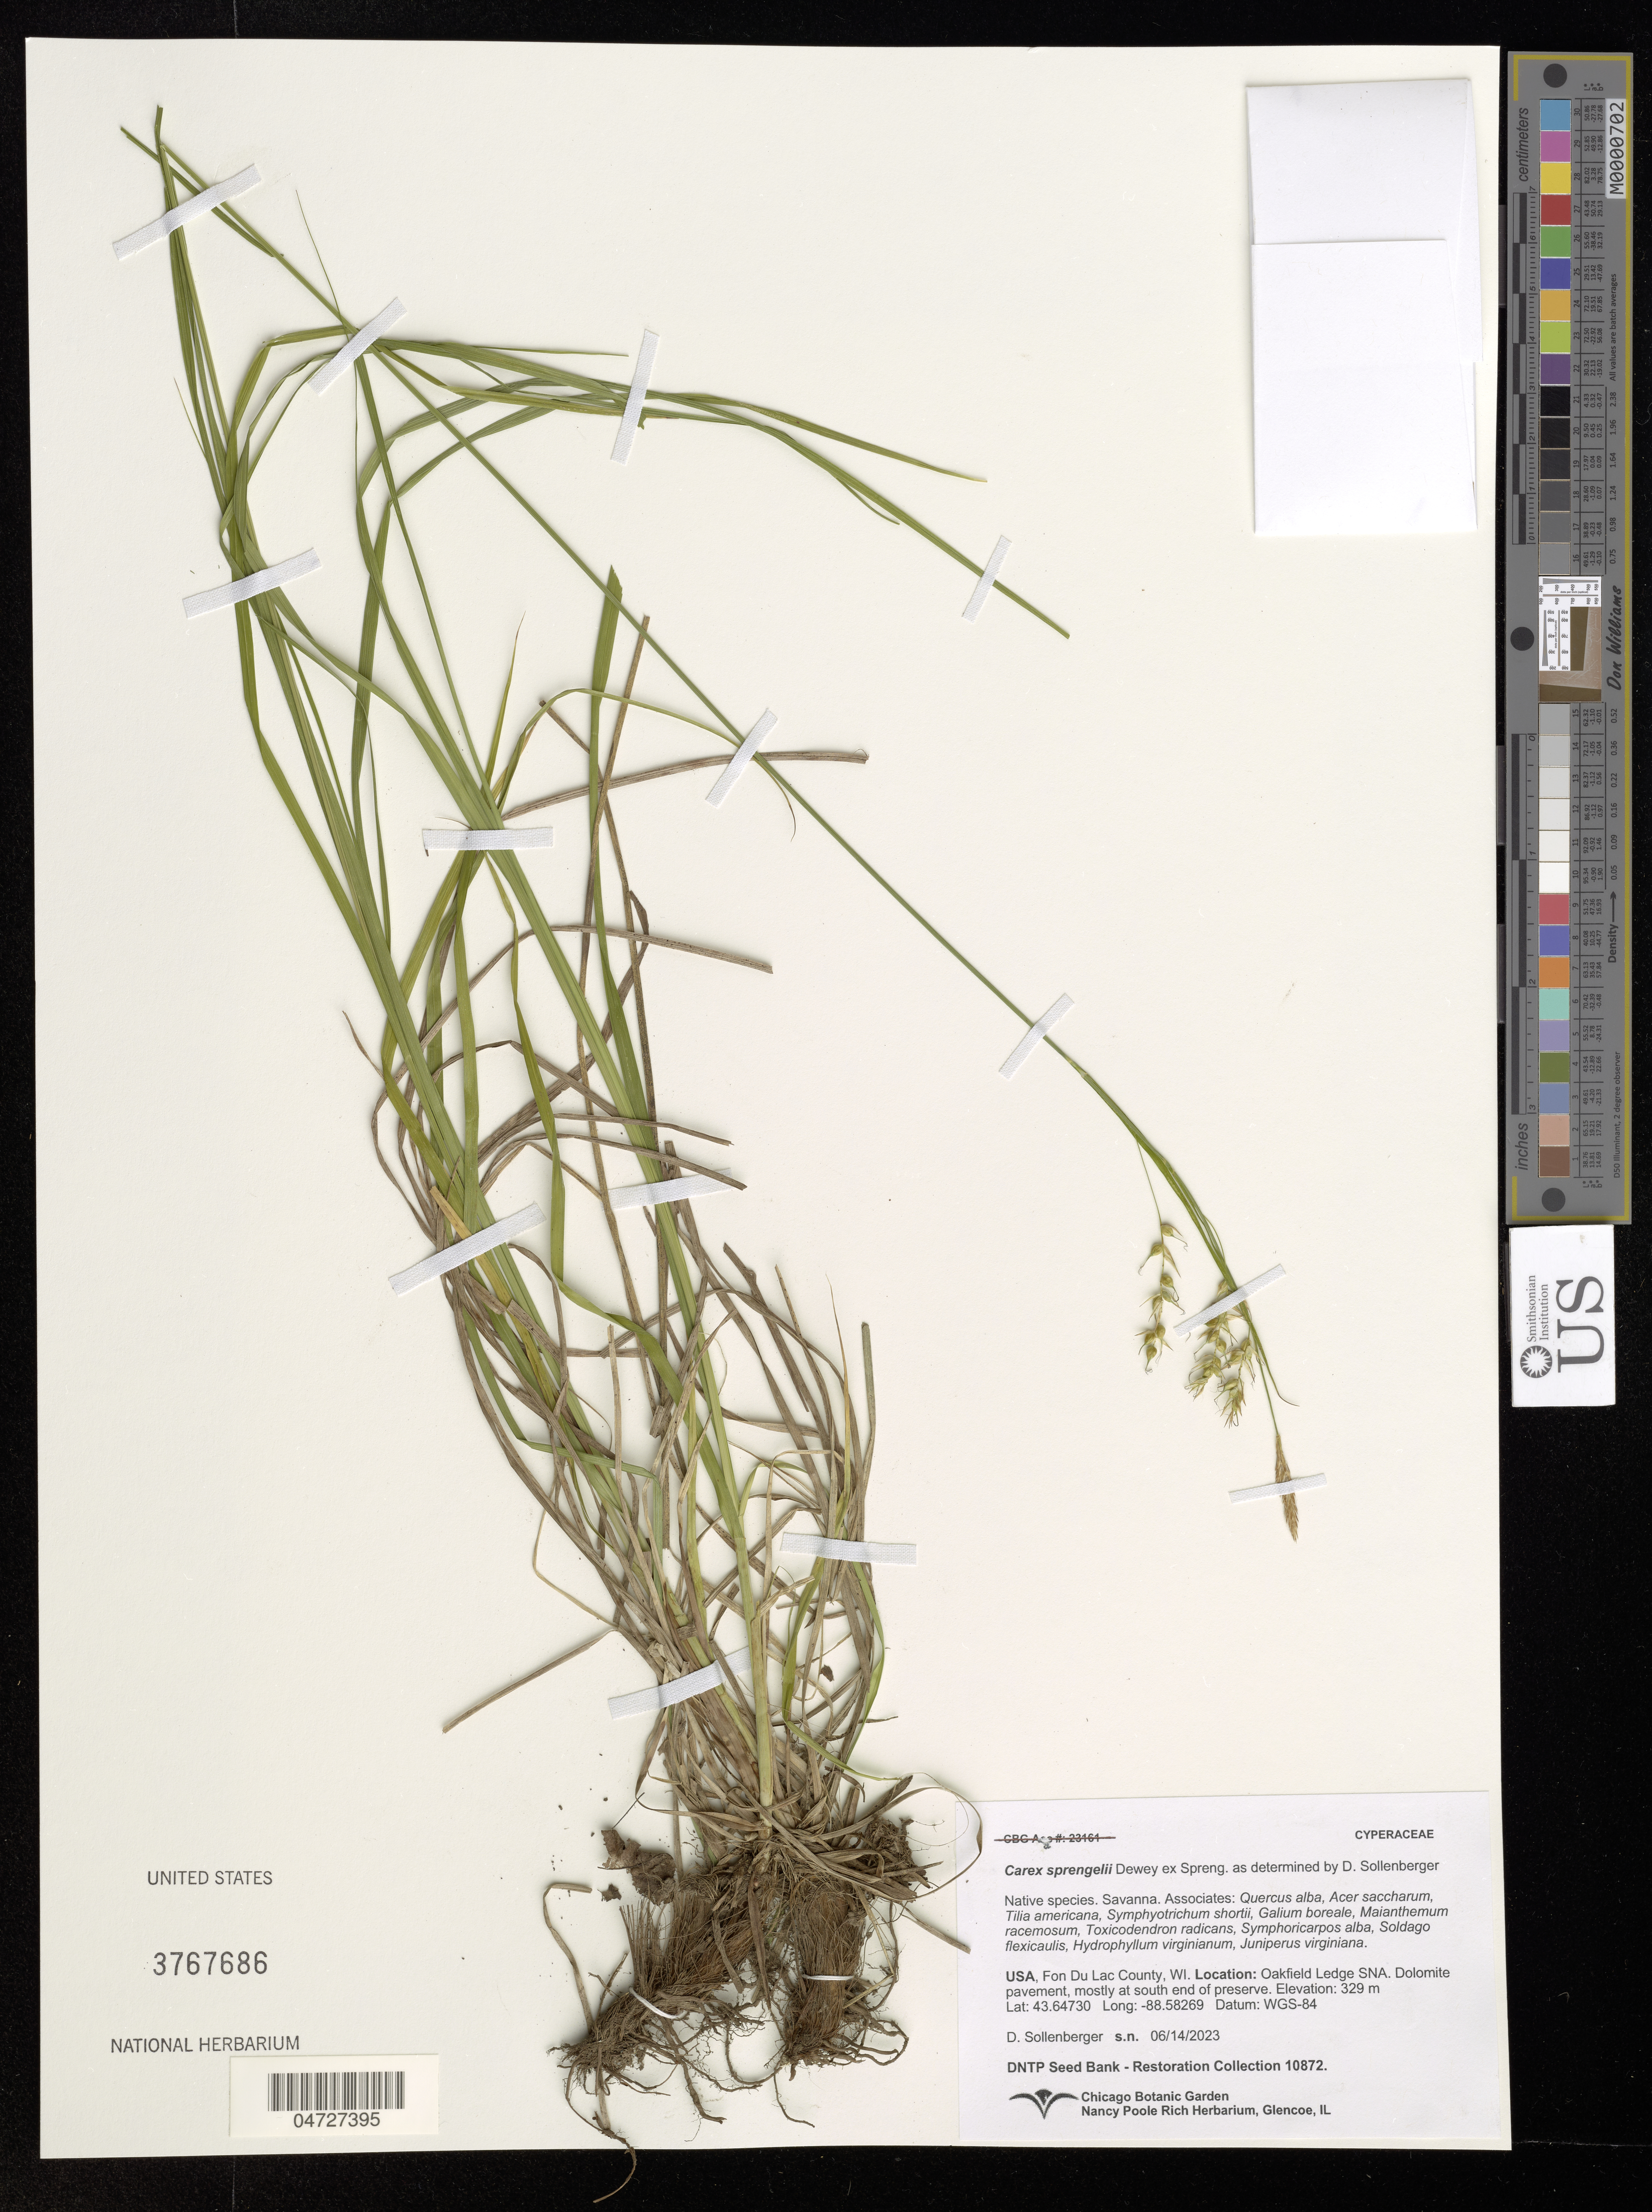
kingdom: Plantae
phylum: Tracheophyta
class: Liliopsida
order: Poales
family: Cyperaceae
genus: Carex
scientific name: Carex sprengelii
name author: Dewey ex Spreng.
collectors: D. Sollenberger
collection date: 2023-06-14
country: United States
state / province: Wisconsin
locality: Fon Du Lac County. Oakfield Ledge SNA. Dolomite pavement, mostly at south end of preserve.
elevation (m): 329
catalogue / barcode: US 3767686